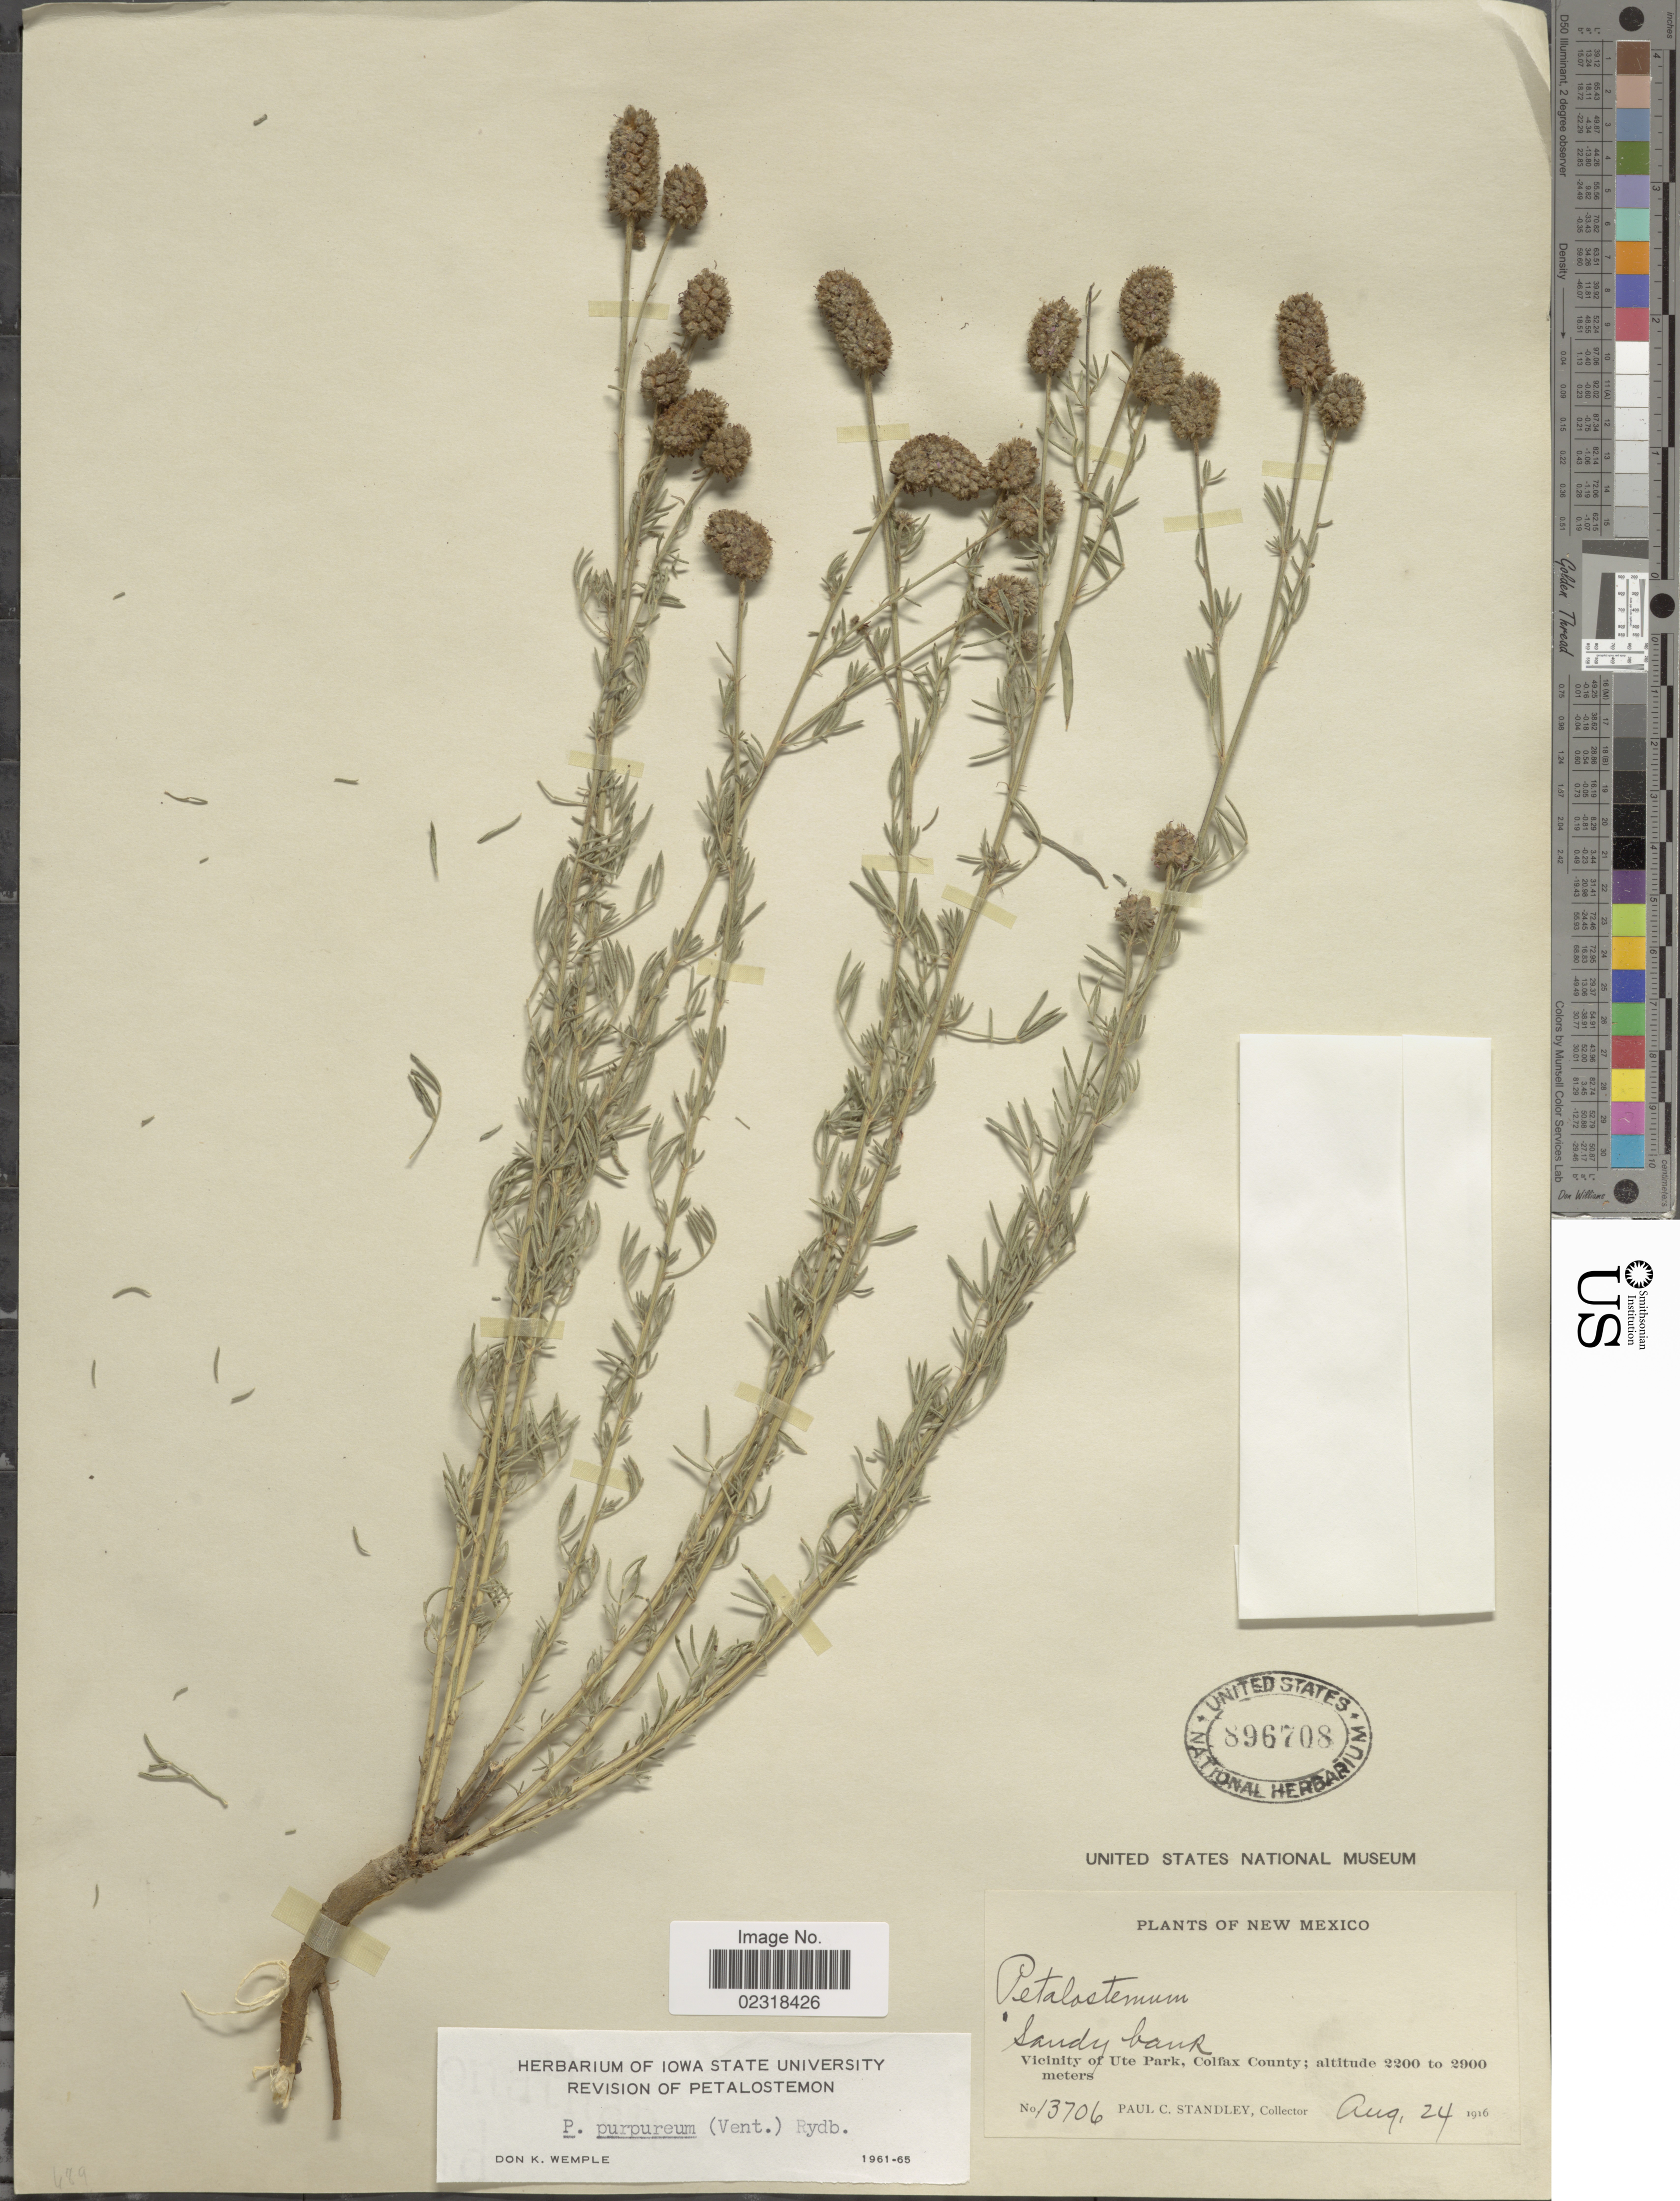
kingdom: Plantae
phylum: Tracheophyta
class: Magnoliopsida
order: Fabales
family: Fabaceae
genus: Dalea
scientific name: Dalea purpurea var. purpurea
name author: Vent.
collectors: P. C. Standley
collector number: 13706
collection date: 1916-08-24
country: United States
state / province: New Mexico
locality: Sandy Bank, Vicinity of Ute Park, Colfax County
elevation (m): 2200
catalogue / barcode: US 896708